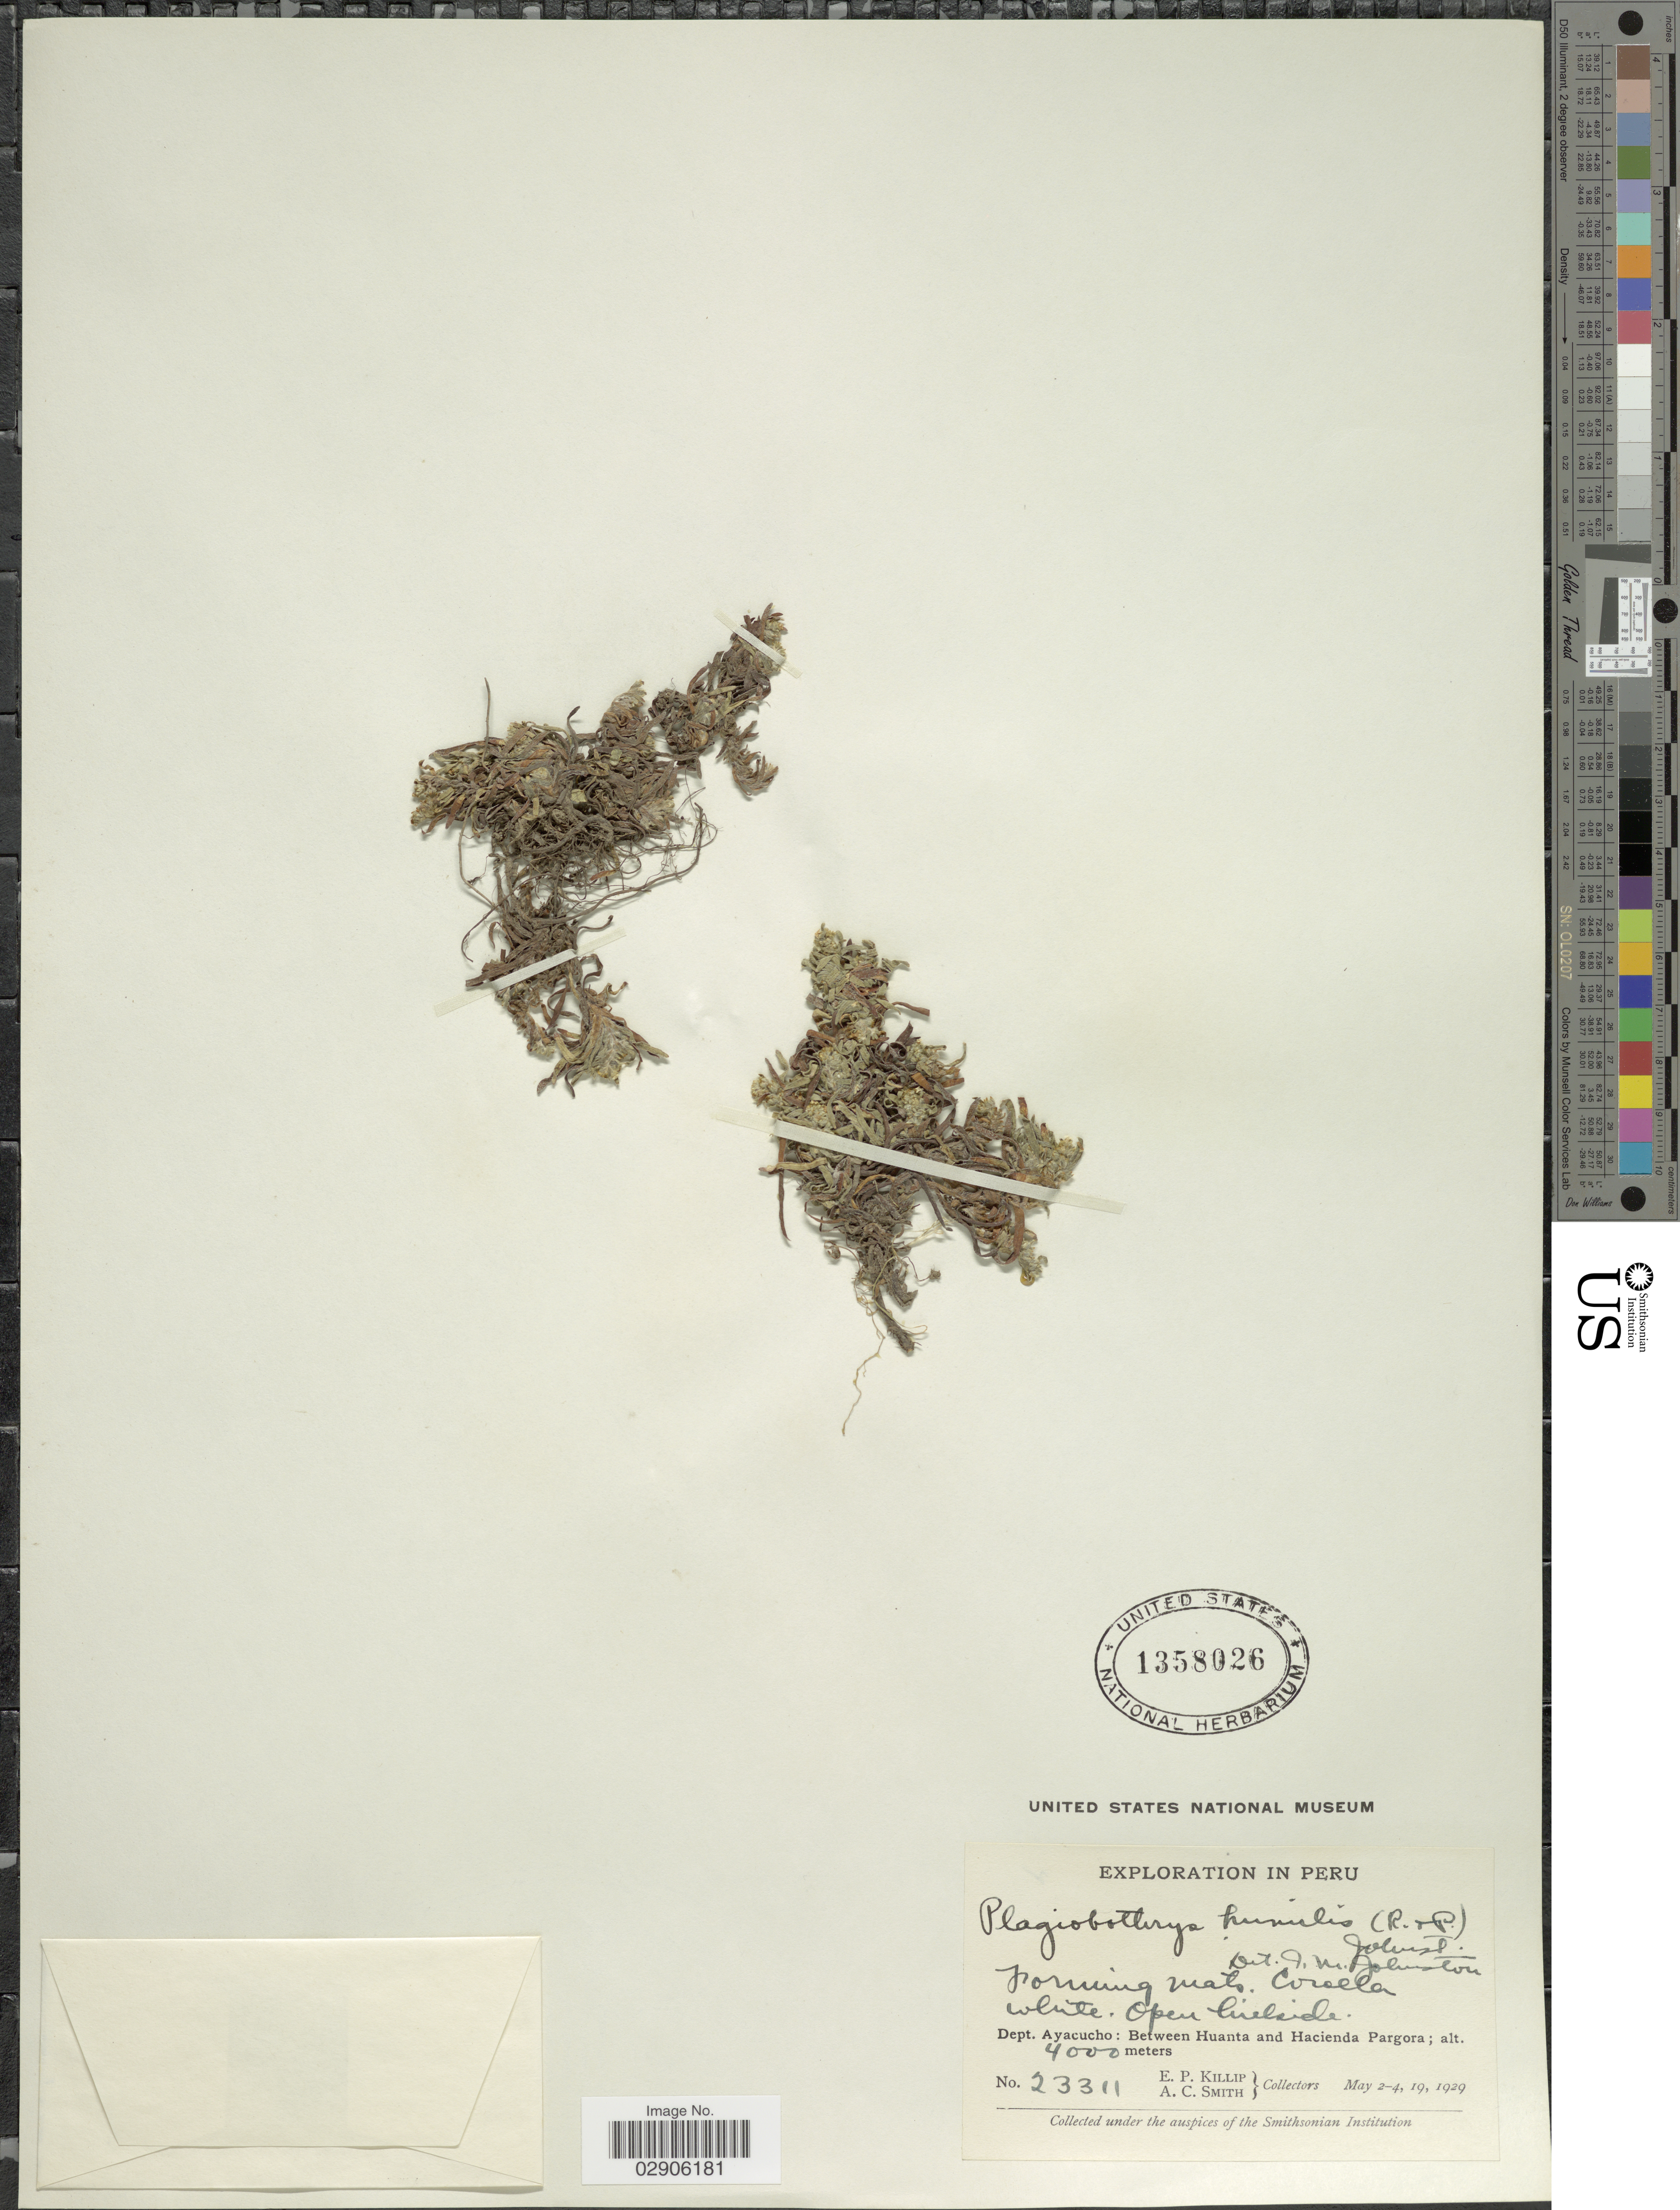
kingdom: Plantae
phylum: Tracheophyta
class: Magnoliopsida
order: Boraginales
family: Boraginaceae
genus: Plagiobothrys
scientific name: Plagiobothrys humilis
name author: (Ruiz & Pav.) I.M. Johnst.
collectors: E. P. Killip & A. C. Smith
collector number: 23311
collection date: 1929-05-02/1929-05-19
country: Peru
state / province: Ayacucho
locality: Dept. Ayacucho: Between Huanta and Hacienda Pargora.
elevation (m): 4000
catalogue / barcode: US 1358026